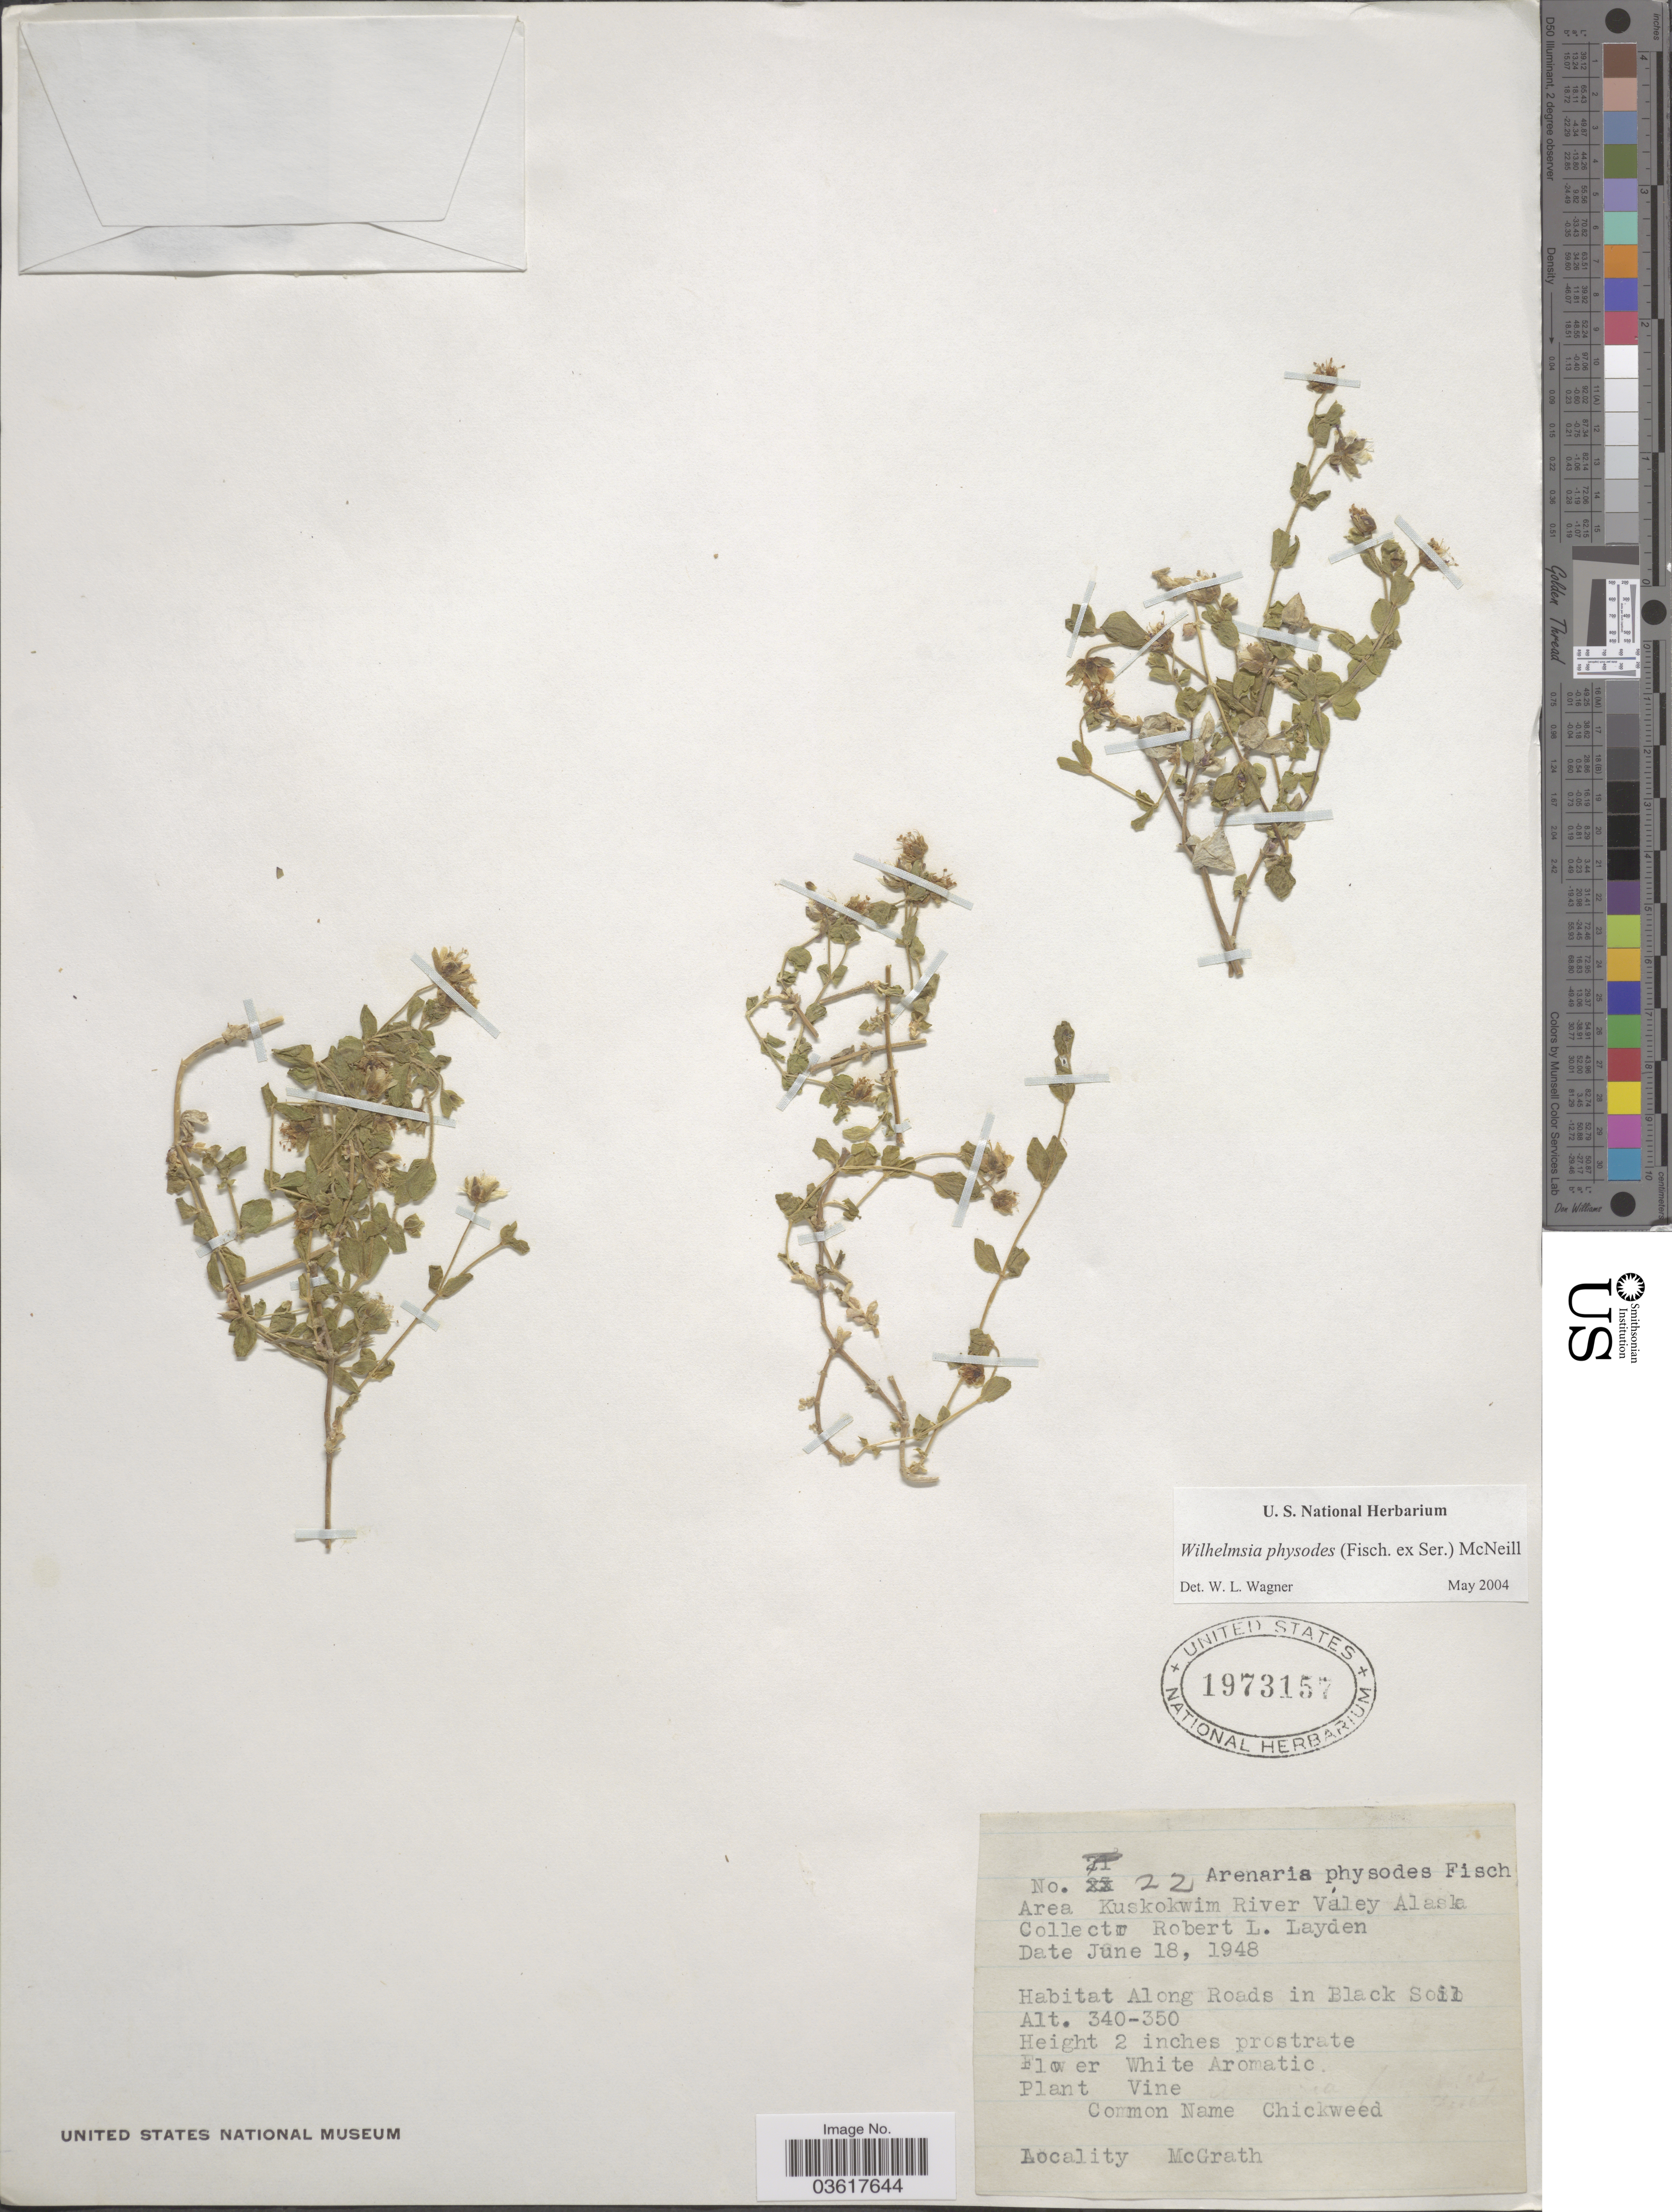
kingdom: Plantae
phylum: Tracheophyta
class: Magnoliopsida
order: Caryophyllales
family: Caryophyllaceae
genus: Wilhelmsia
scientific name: Wilhelmsia sp.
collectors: R. Layden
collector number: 22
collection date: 1948-06-18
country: United States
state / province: Alaska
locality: Area Kuskokwim River Valley.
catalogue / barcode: US 1973157